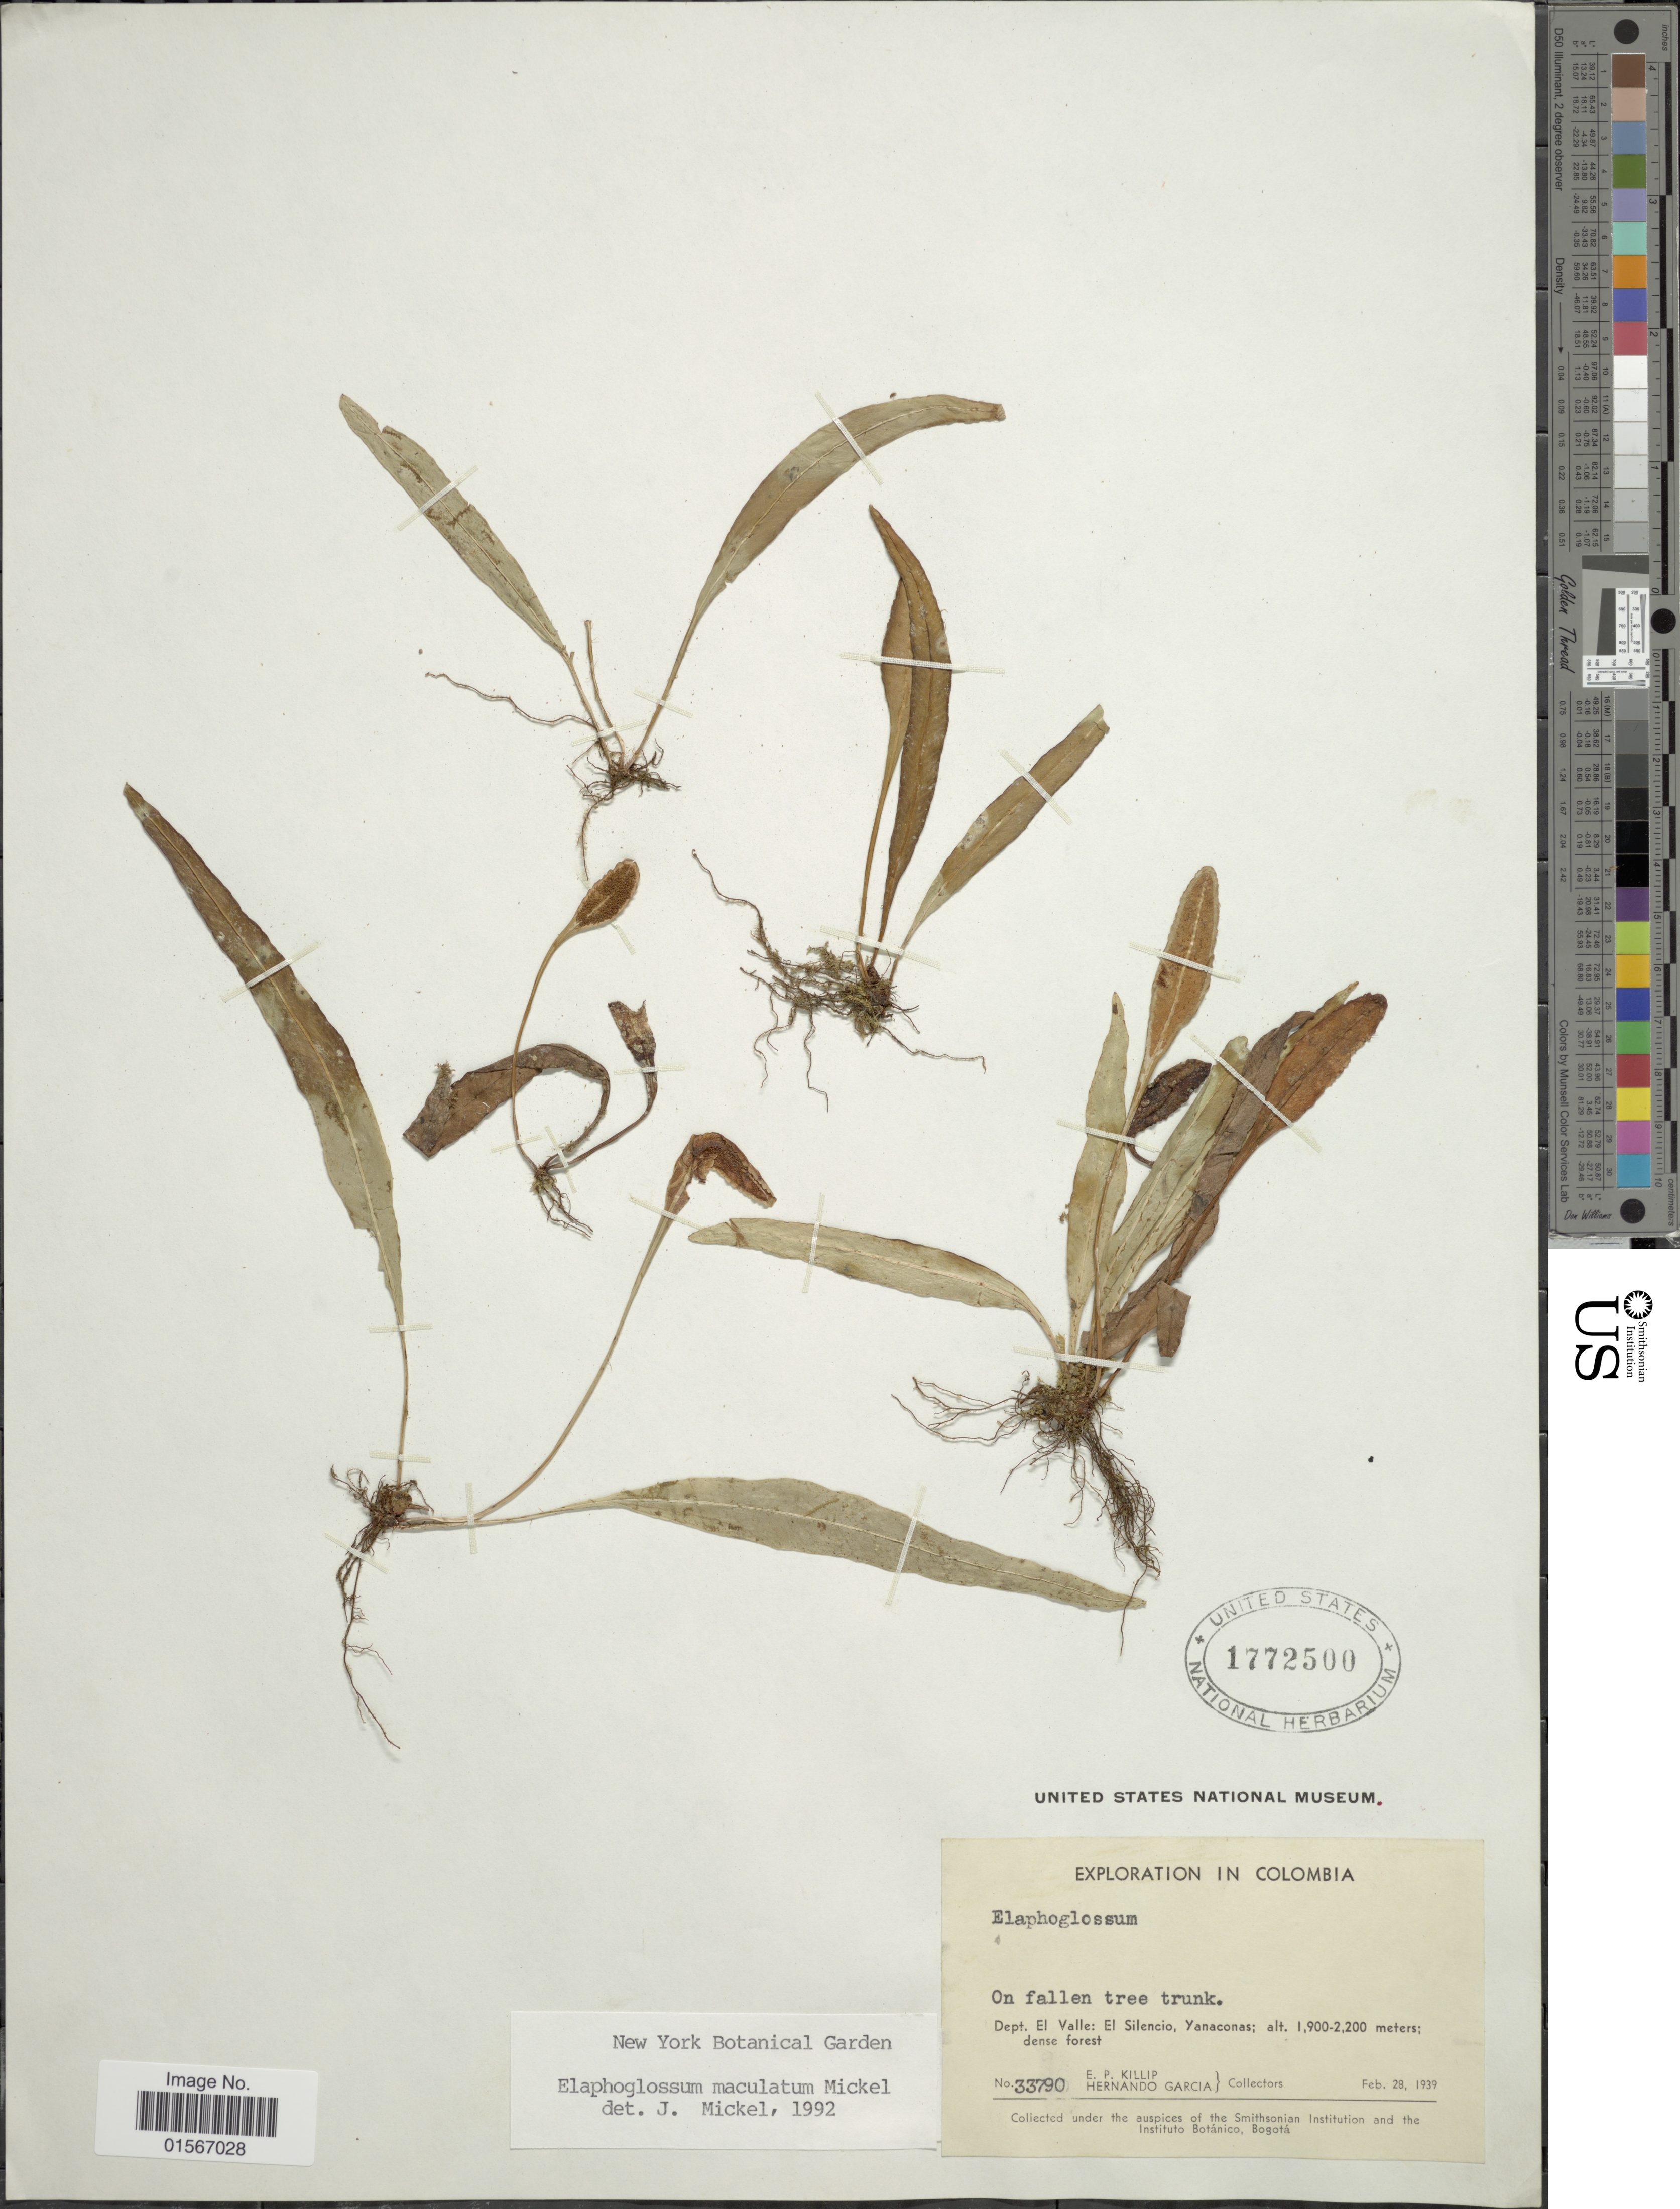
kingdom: Plantae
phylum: Tracheophyta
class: Polypodiopsida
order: Polypodiales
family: Dryopteridaceae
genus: Elaphoglossum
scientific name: Elaphoglossum maculatum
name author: Mickel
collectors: E. P. Killip & H. Garcia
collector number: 33790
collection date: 1939-02-28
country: Colombia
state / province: Valle del Cauca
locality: Dept. Valle: El Silencioa, Yanaconas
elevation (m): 1900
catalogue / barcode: US 1772500